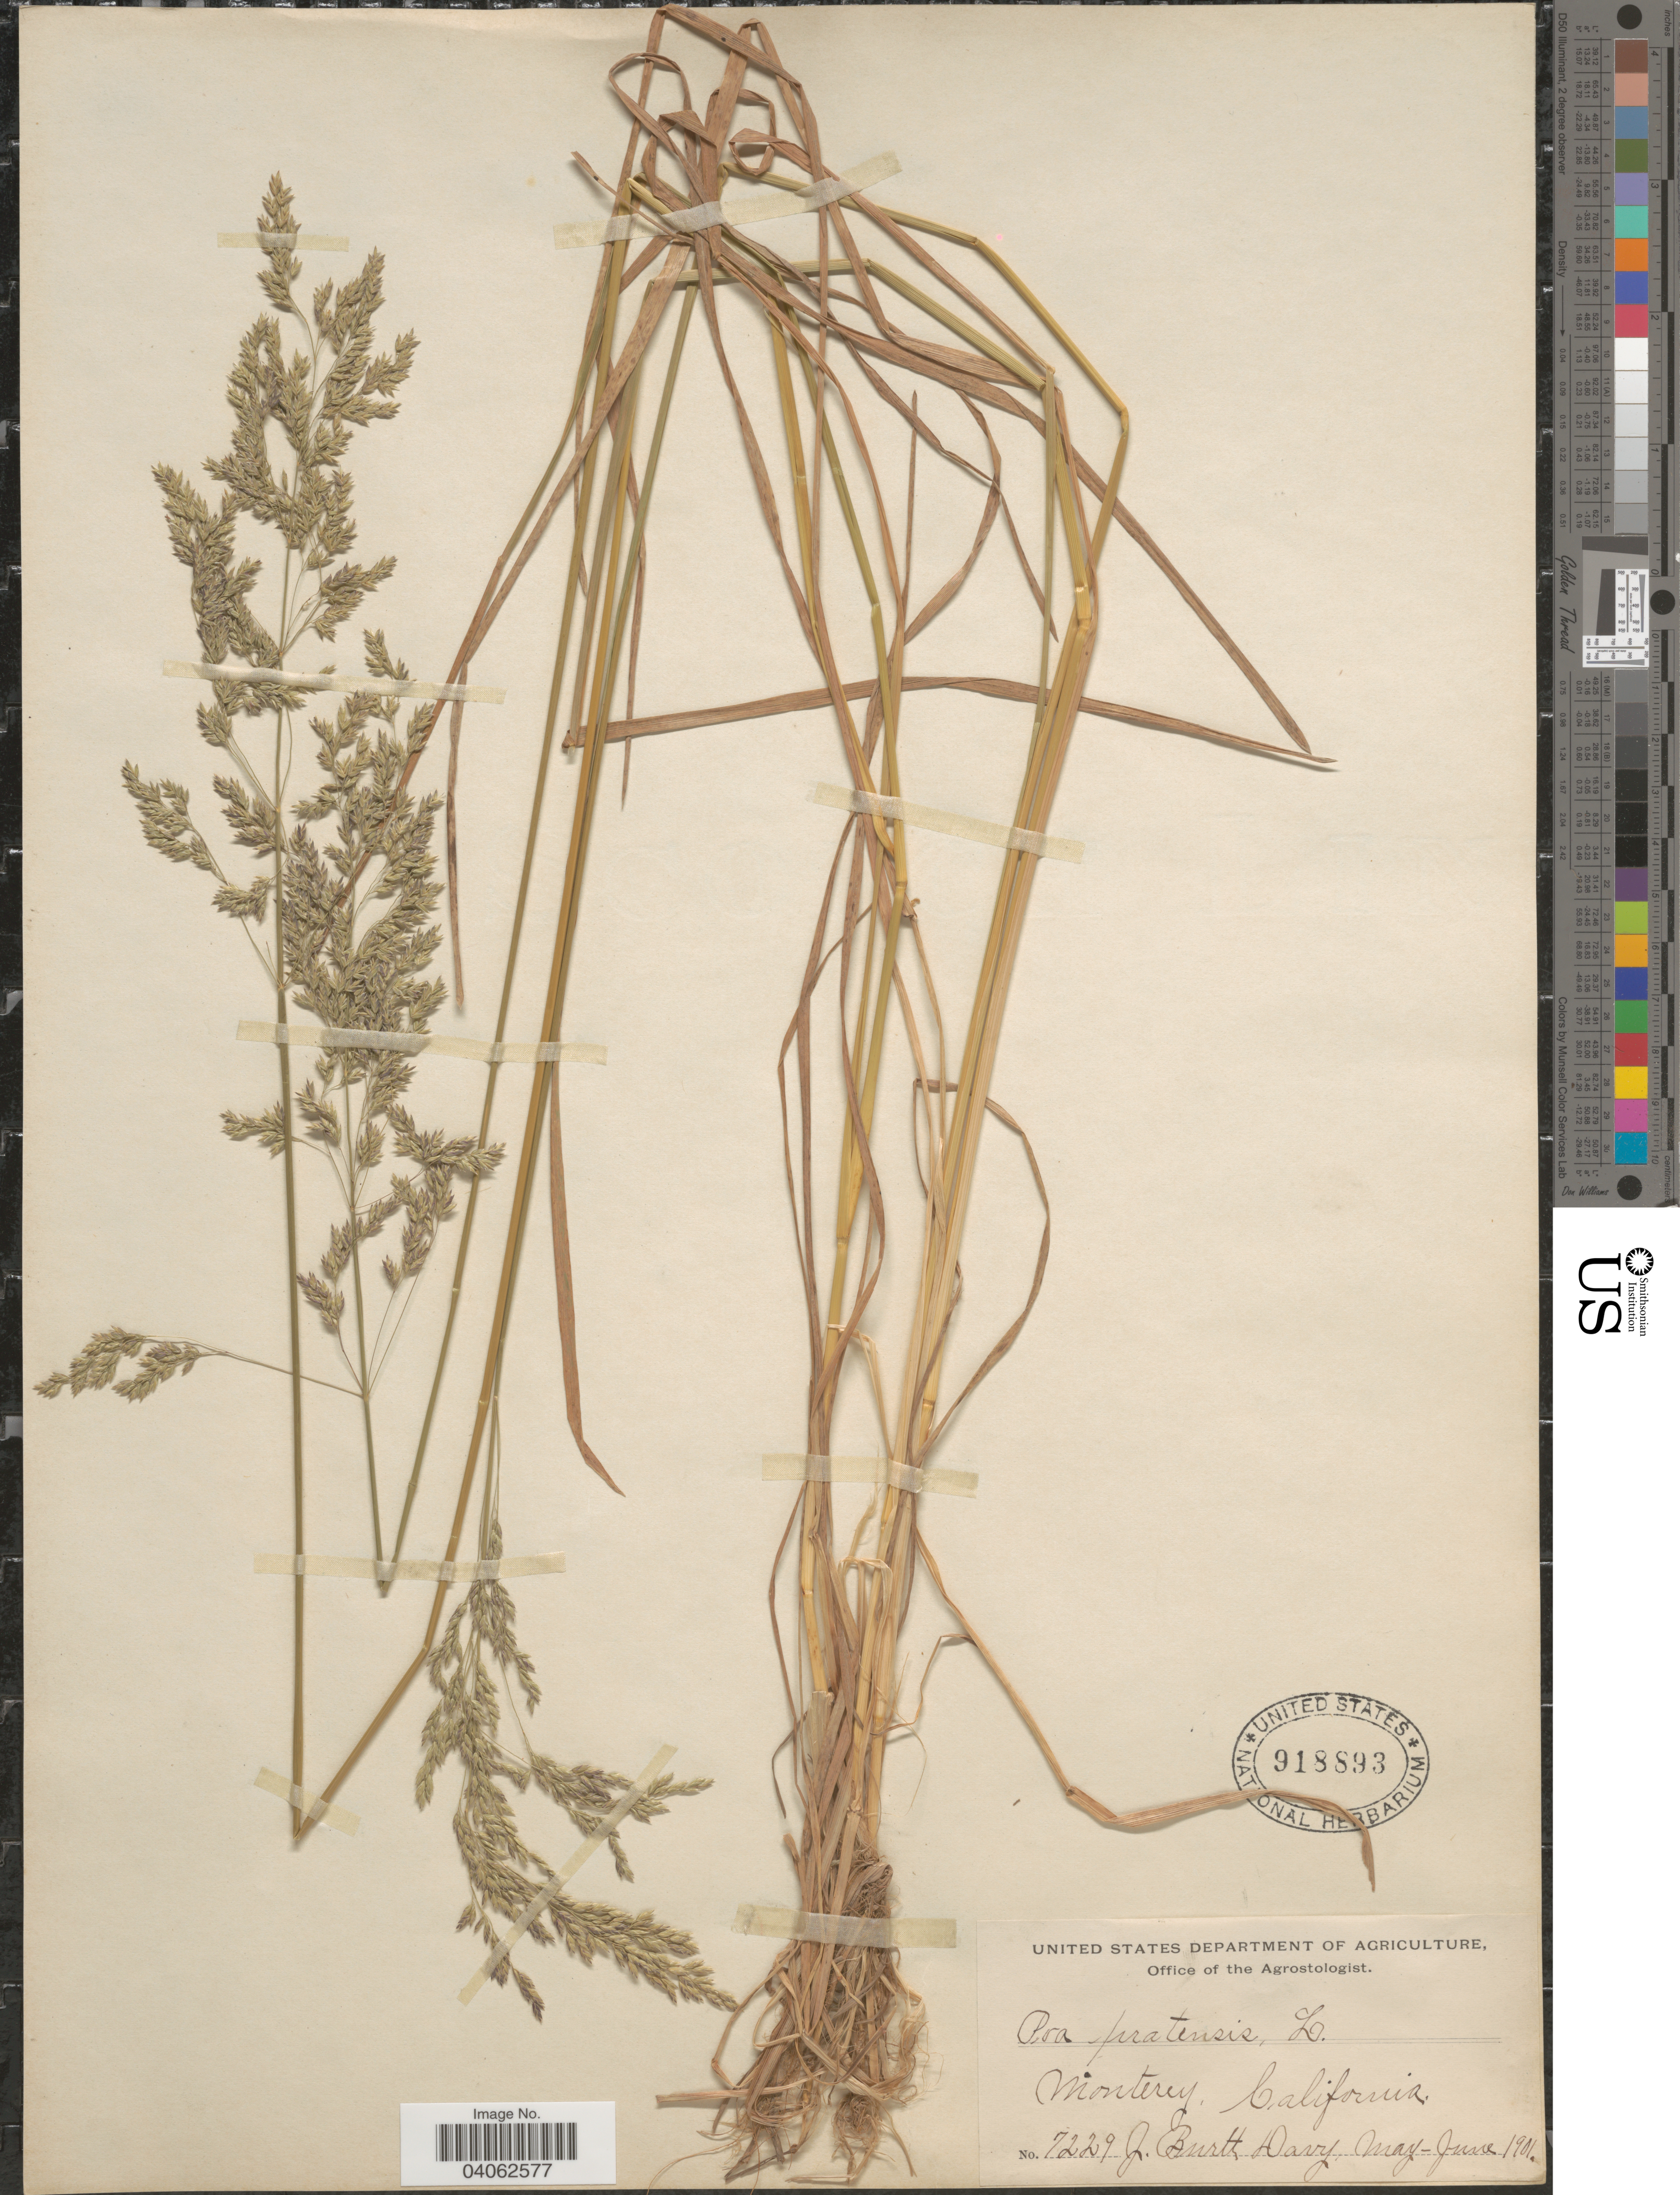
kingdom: Plantae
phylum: Tracheophyta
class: Liliopsida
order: Poales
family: Poaceae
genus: Poa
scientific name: Poa pratensis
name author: L.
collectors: J. Burtt Davy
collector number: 7229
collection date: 1901-05/1901-06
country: United States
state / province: California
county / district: Monterey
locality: Monterey.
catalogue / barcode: US 918893